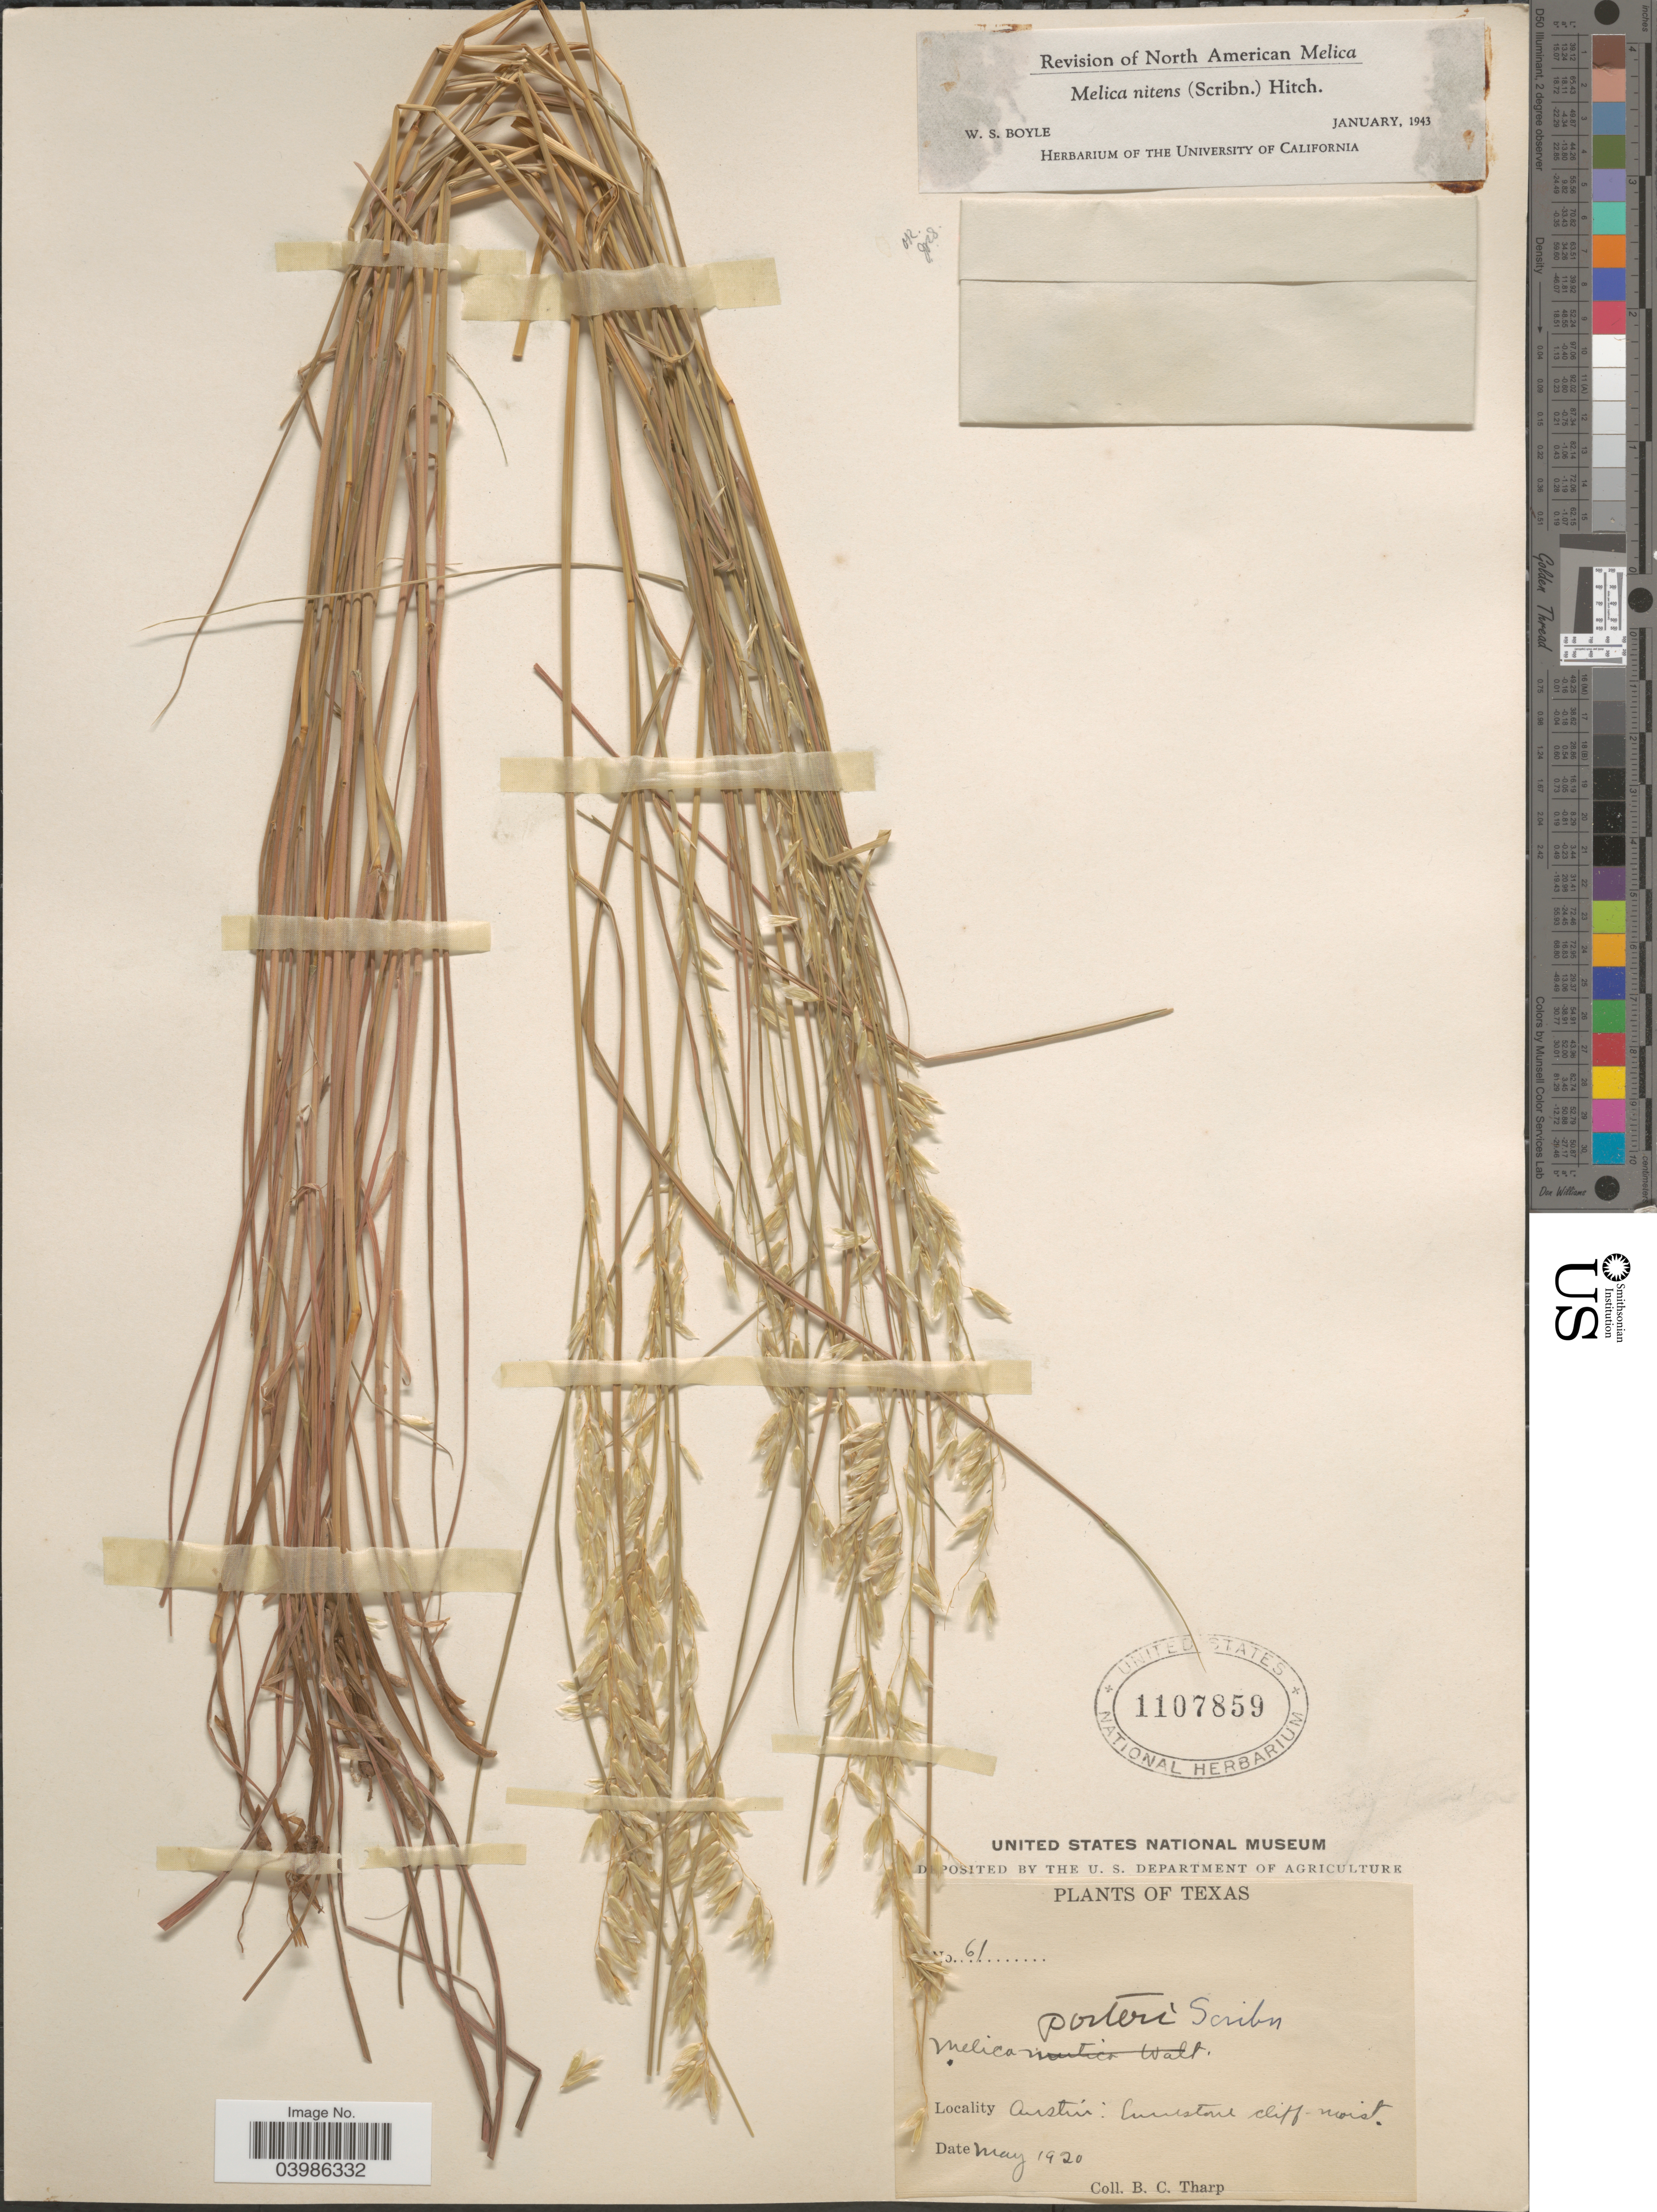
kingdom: Plantae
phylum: Tracheophyta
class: Liliopsida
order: Poales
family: Poaceae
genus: Melica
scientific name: Melica nitens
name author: (Scribn.) Nutt. ex Piper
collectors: B. C. Tharp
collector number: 61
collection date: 1920-05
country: United States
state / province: Texas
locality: Austin.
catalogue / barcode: US 1107859